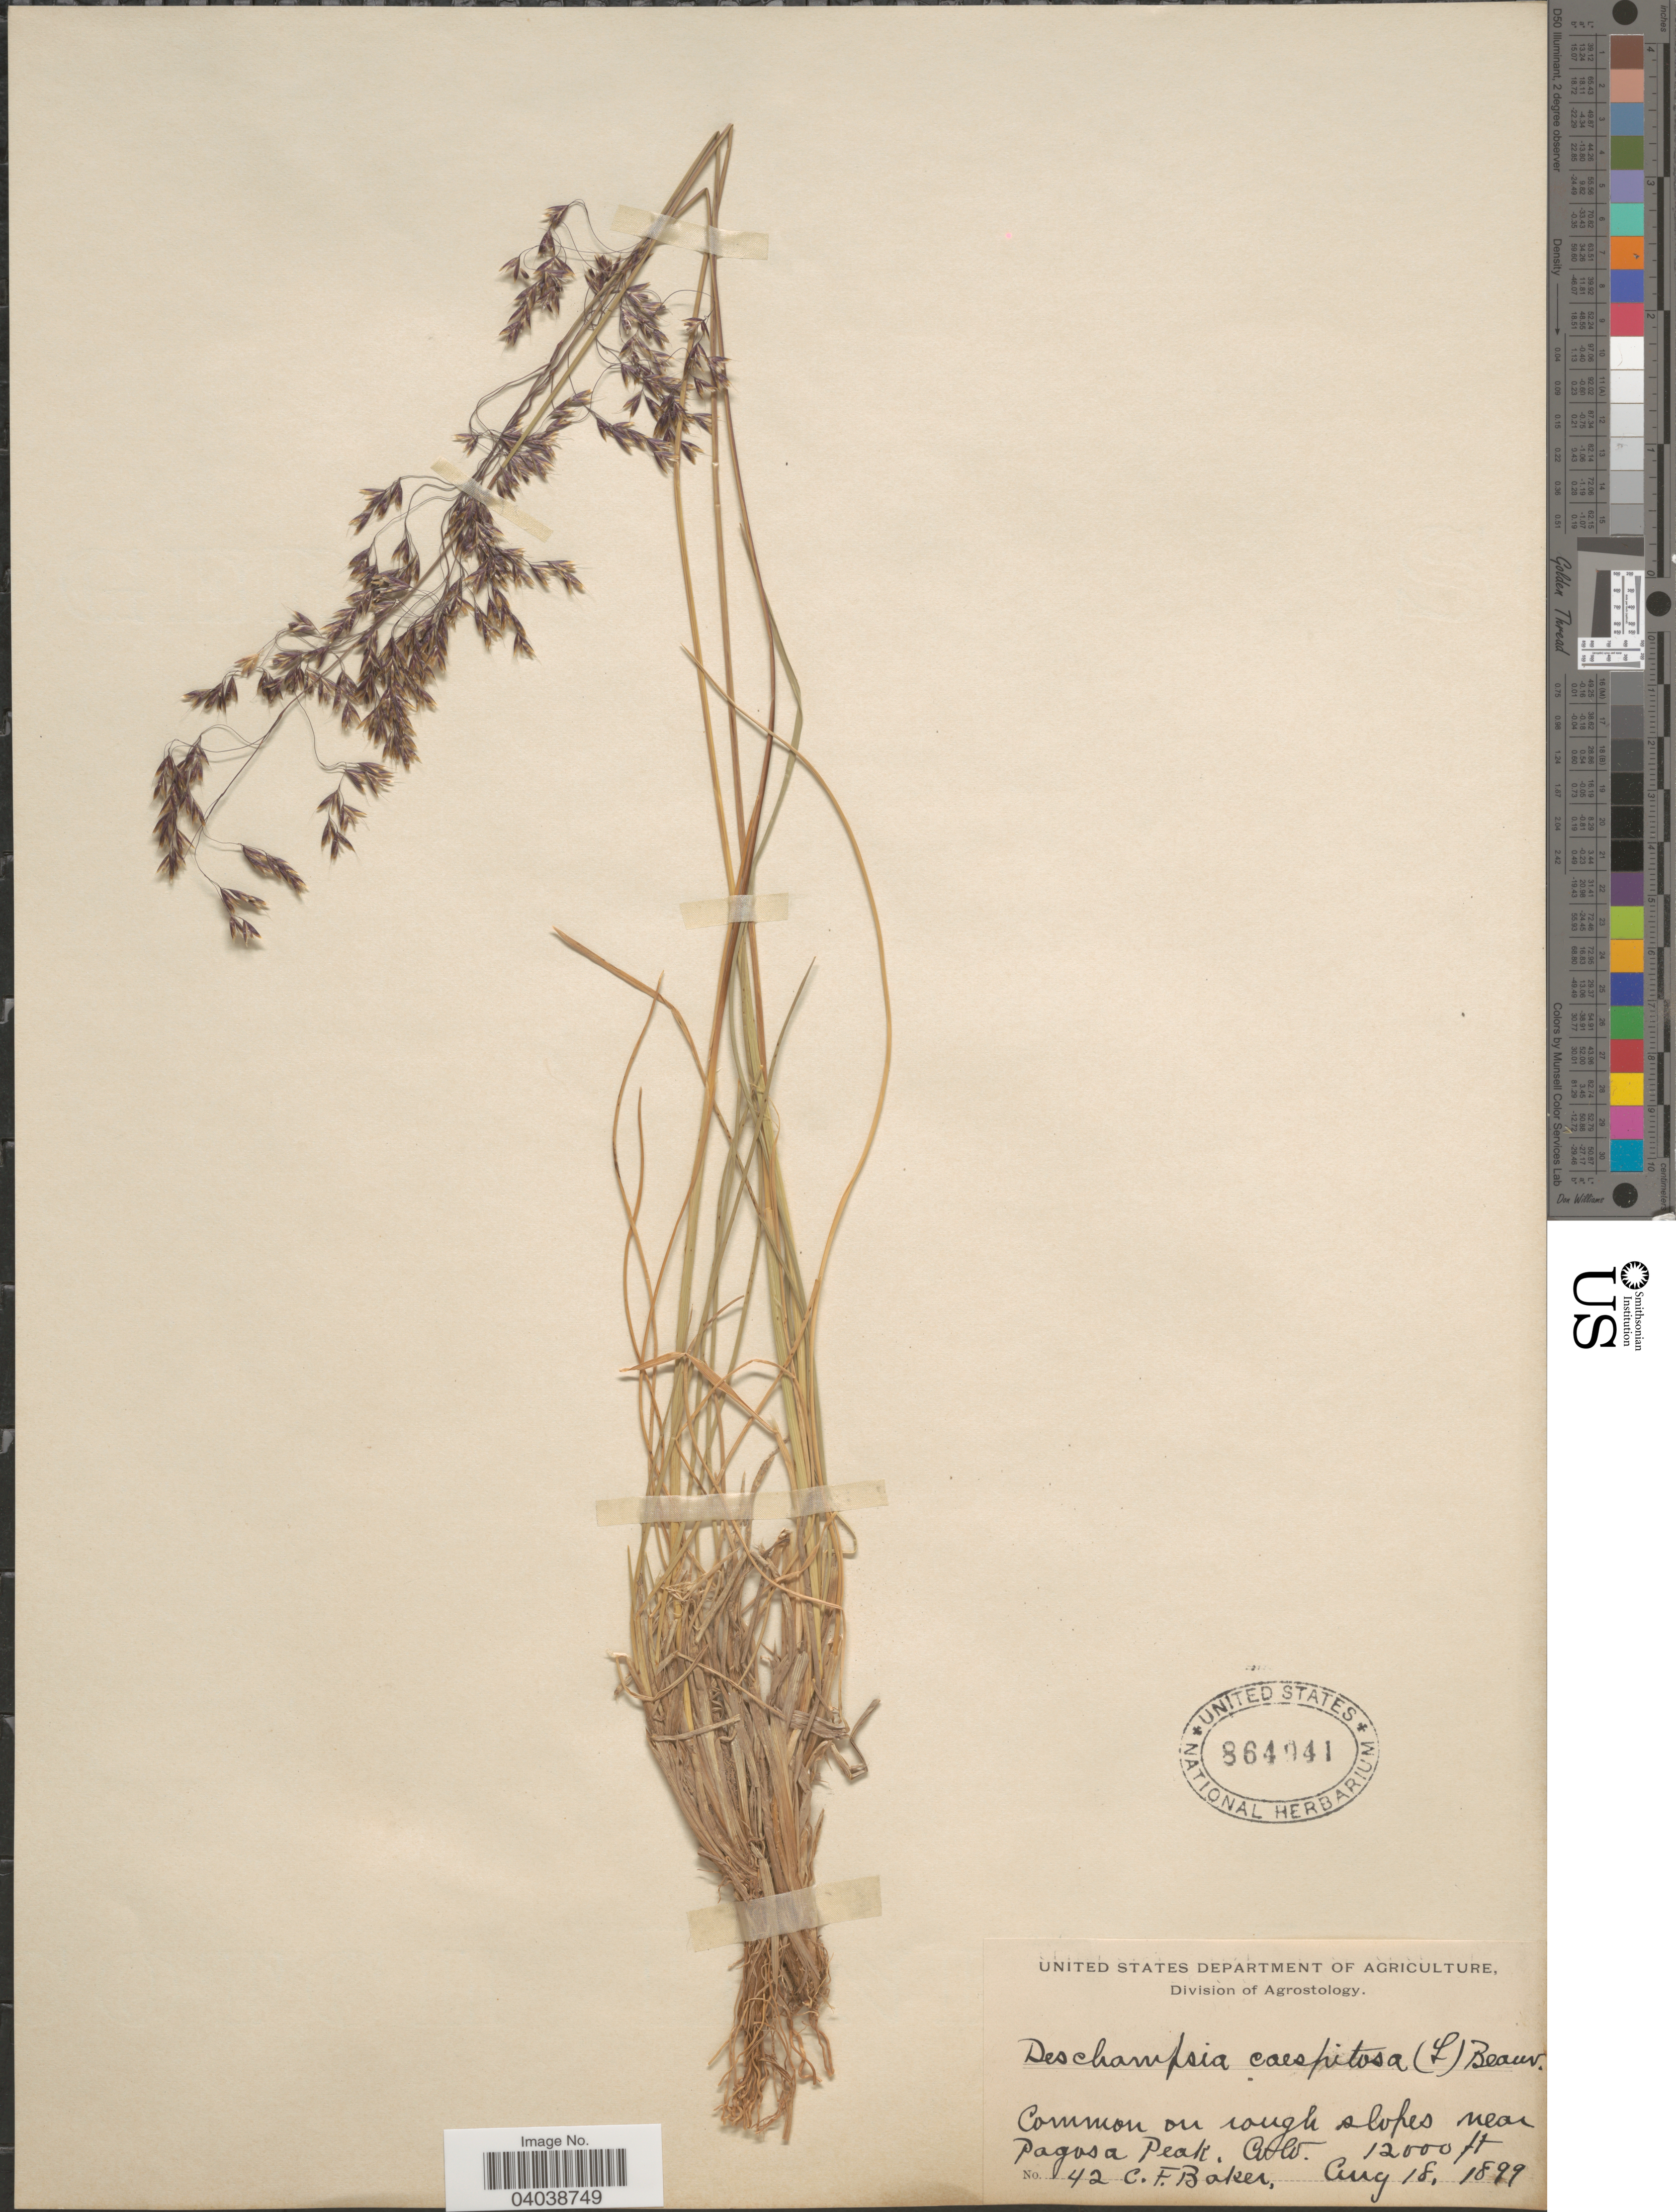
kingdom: Plantae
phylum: Tracheophyta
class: Liliopsida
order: Poales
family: Poaceae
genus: Deschampsia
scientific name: Deschampsia cespitosa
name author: (L.) P. Beauv.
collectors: C. F. Baker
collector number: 42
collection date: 1899-08-18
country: United States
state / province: Colorado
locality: Near Pagosa Peak.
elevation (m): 3658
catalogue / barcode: US 864941